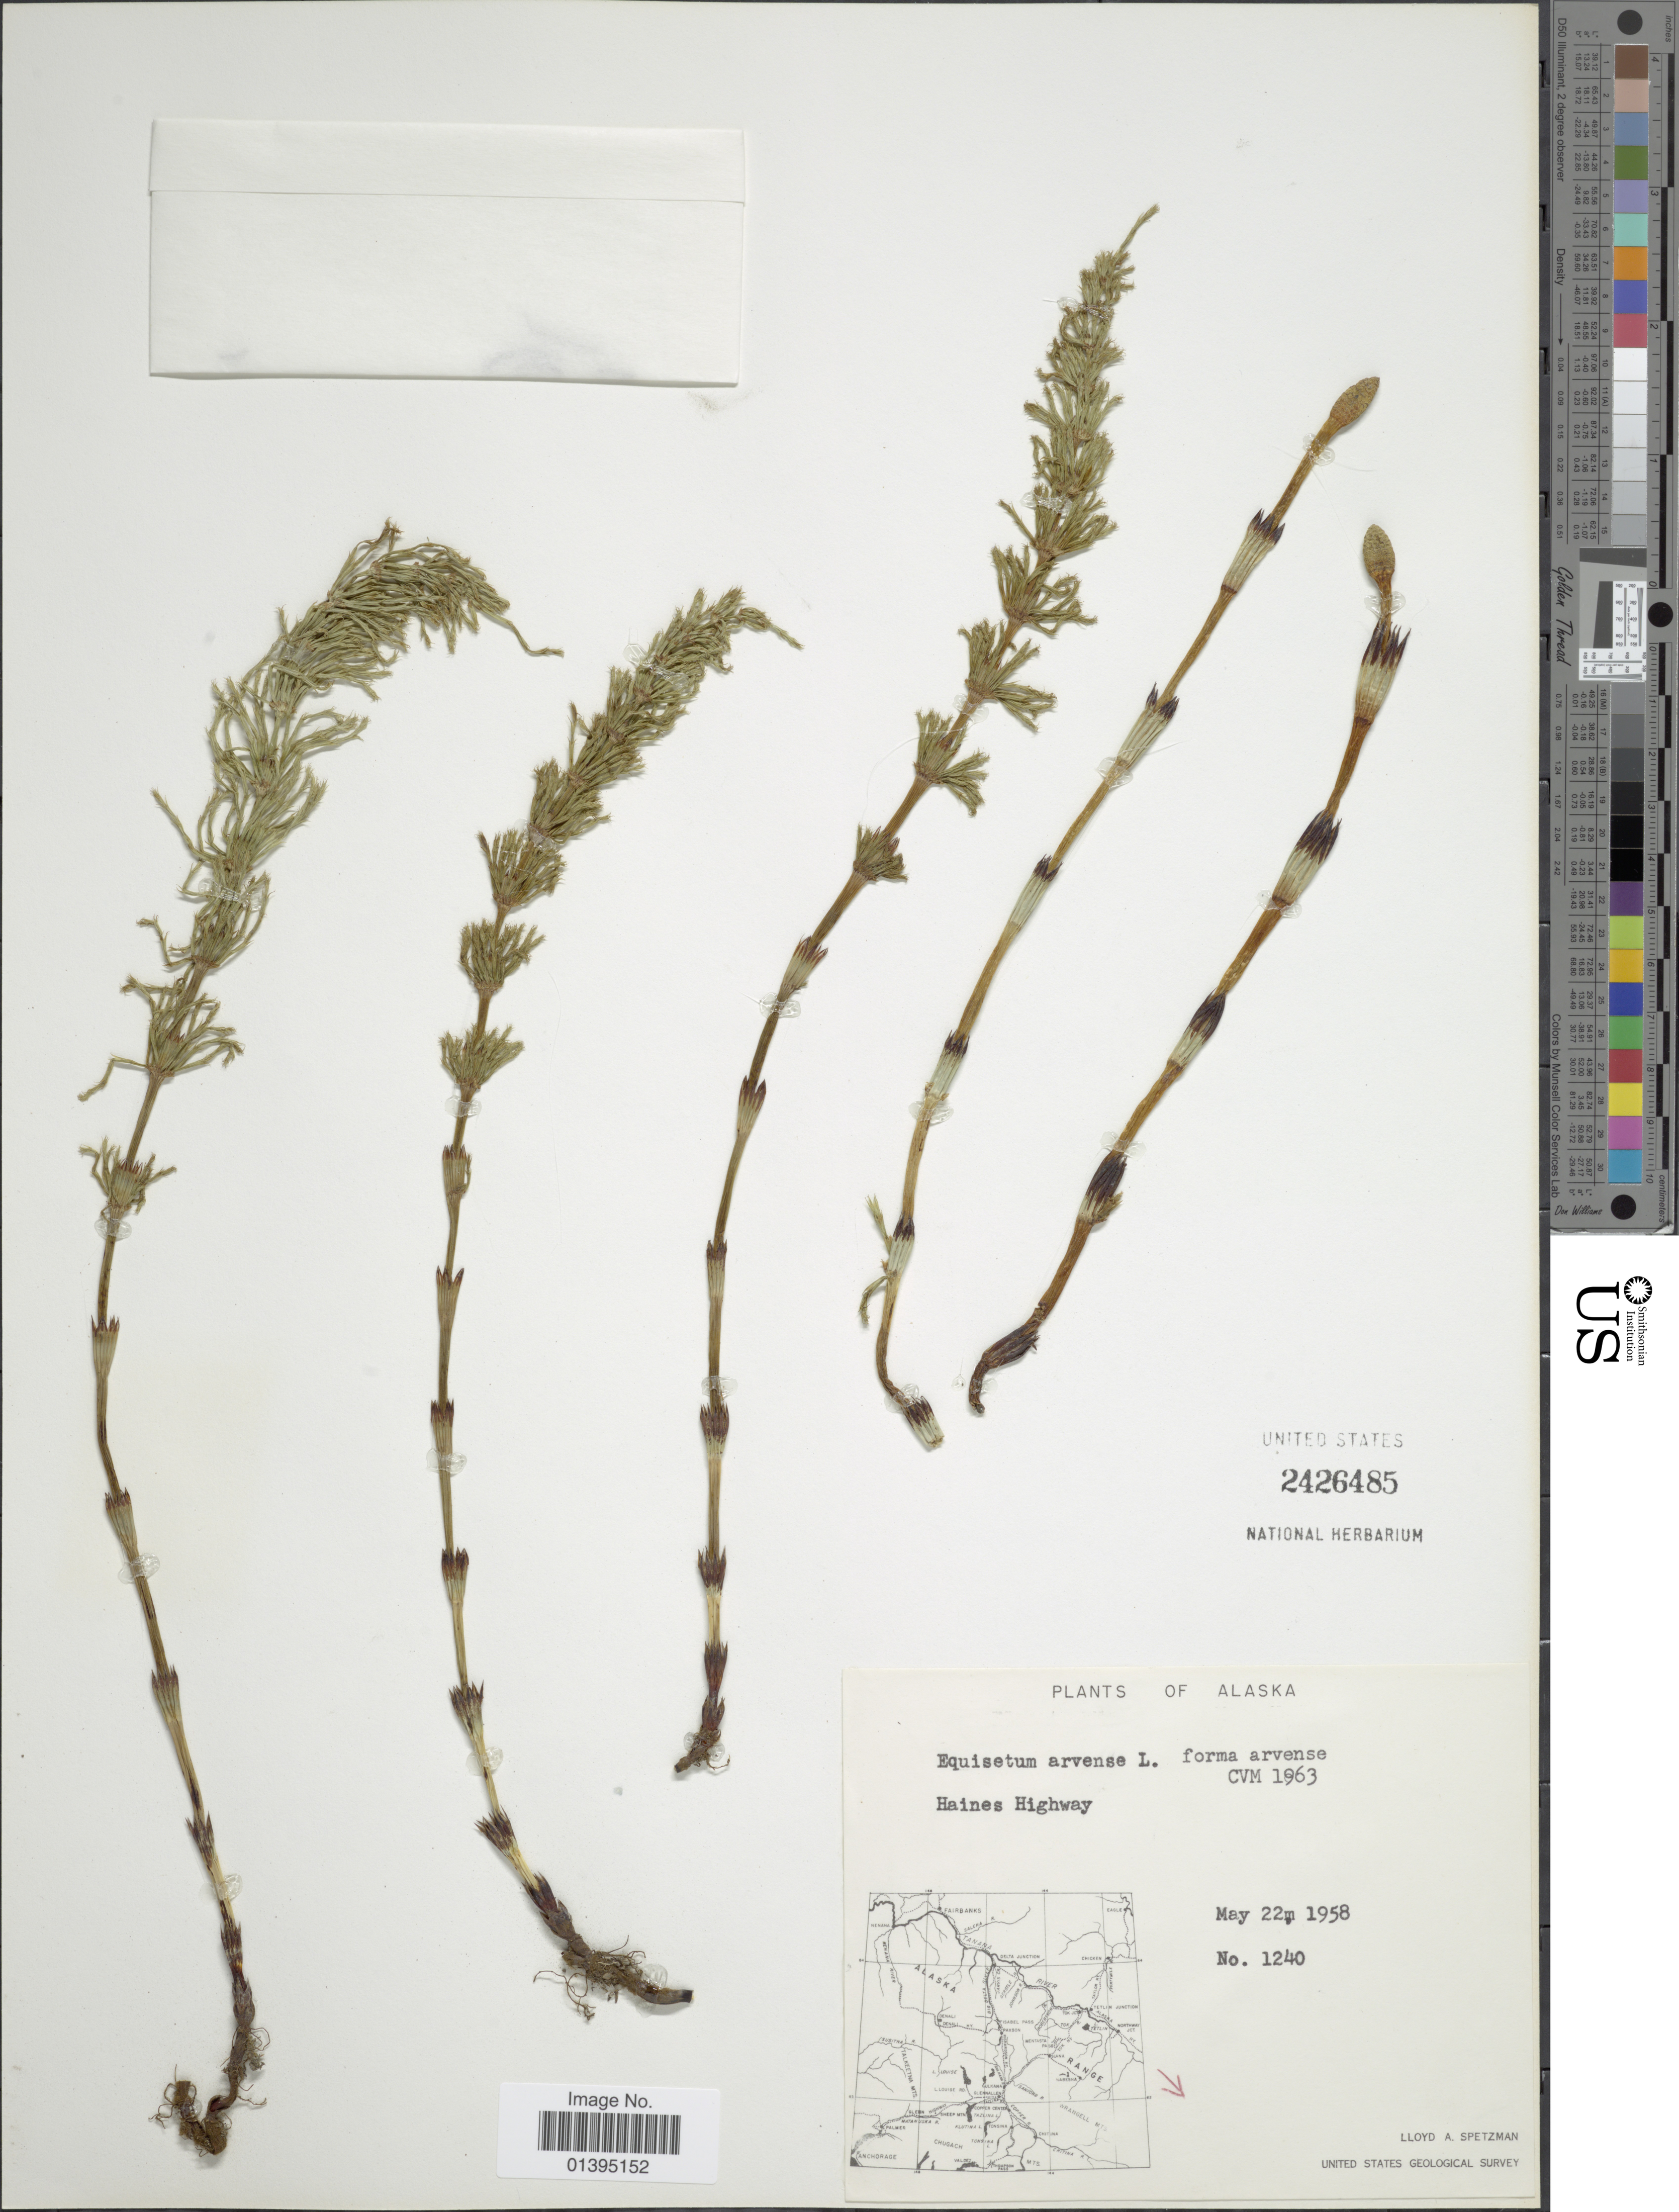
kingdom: Plantae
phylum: Tracheophyta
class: Polypodiopsida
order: Equisetales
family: Equisetaceae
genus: Equisetum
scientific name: Equisetum arvense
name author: L.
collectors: L. Spetzman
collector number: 1240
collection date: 1958-05-22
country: United States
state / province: Alaska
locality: Haines Highway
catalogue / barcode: US 2426485